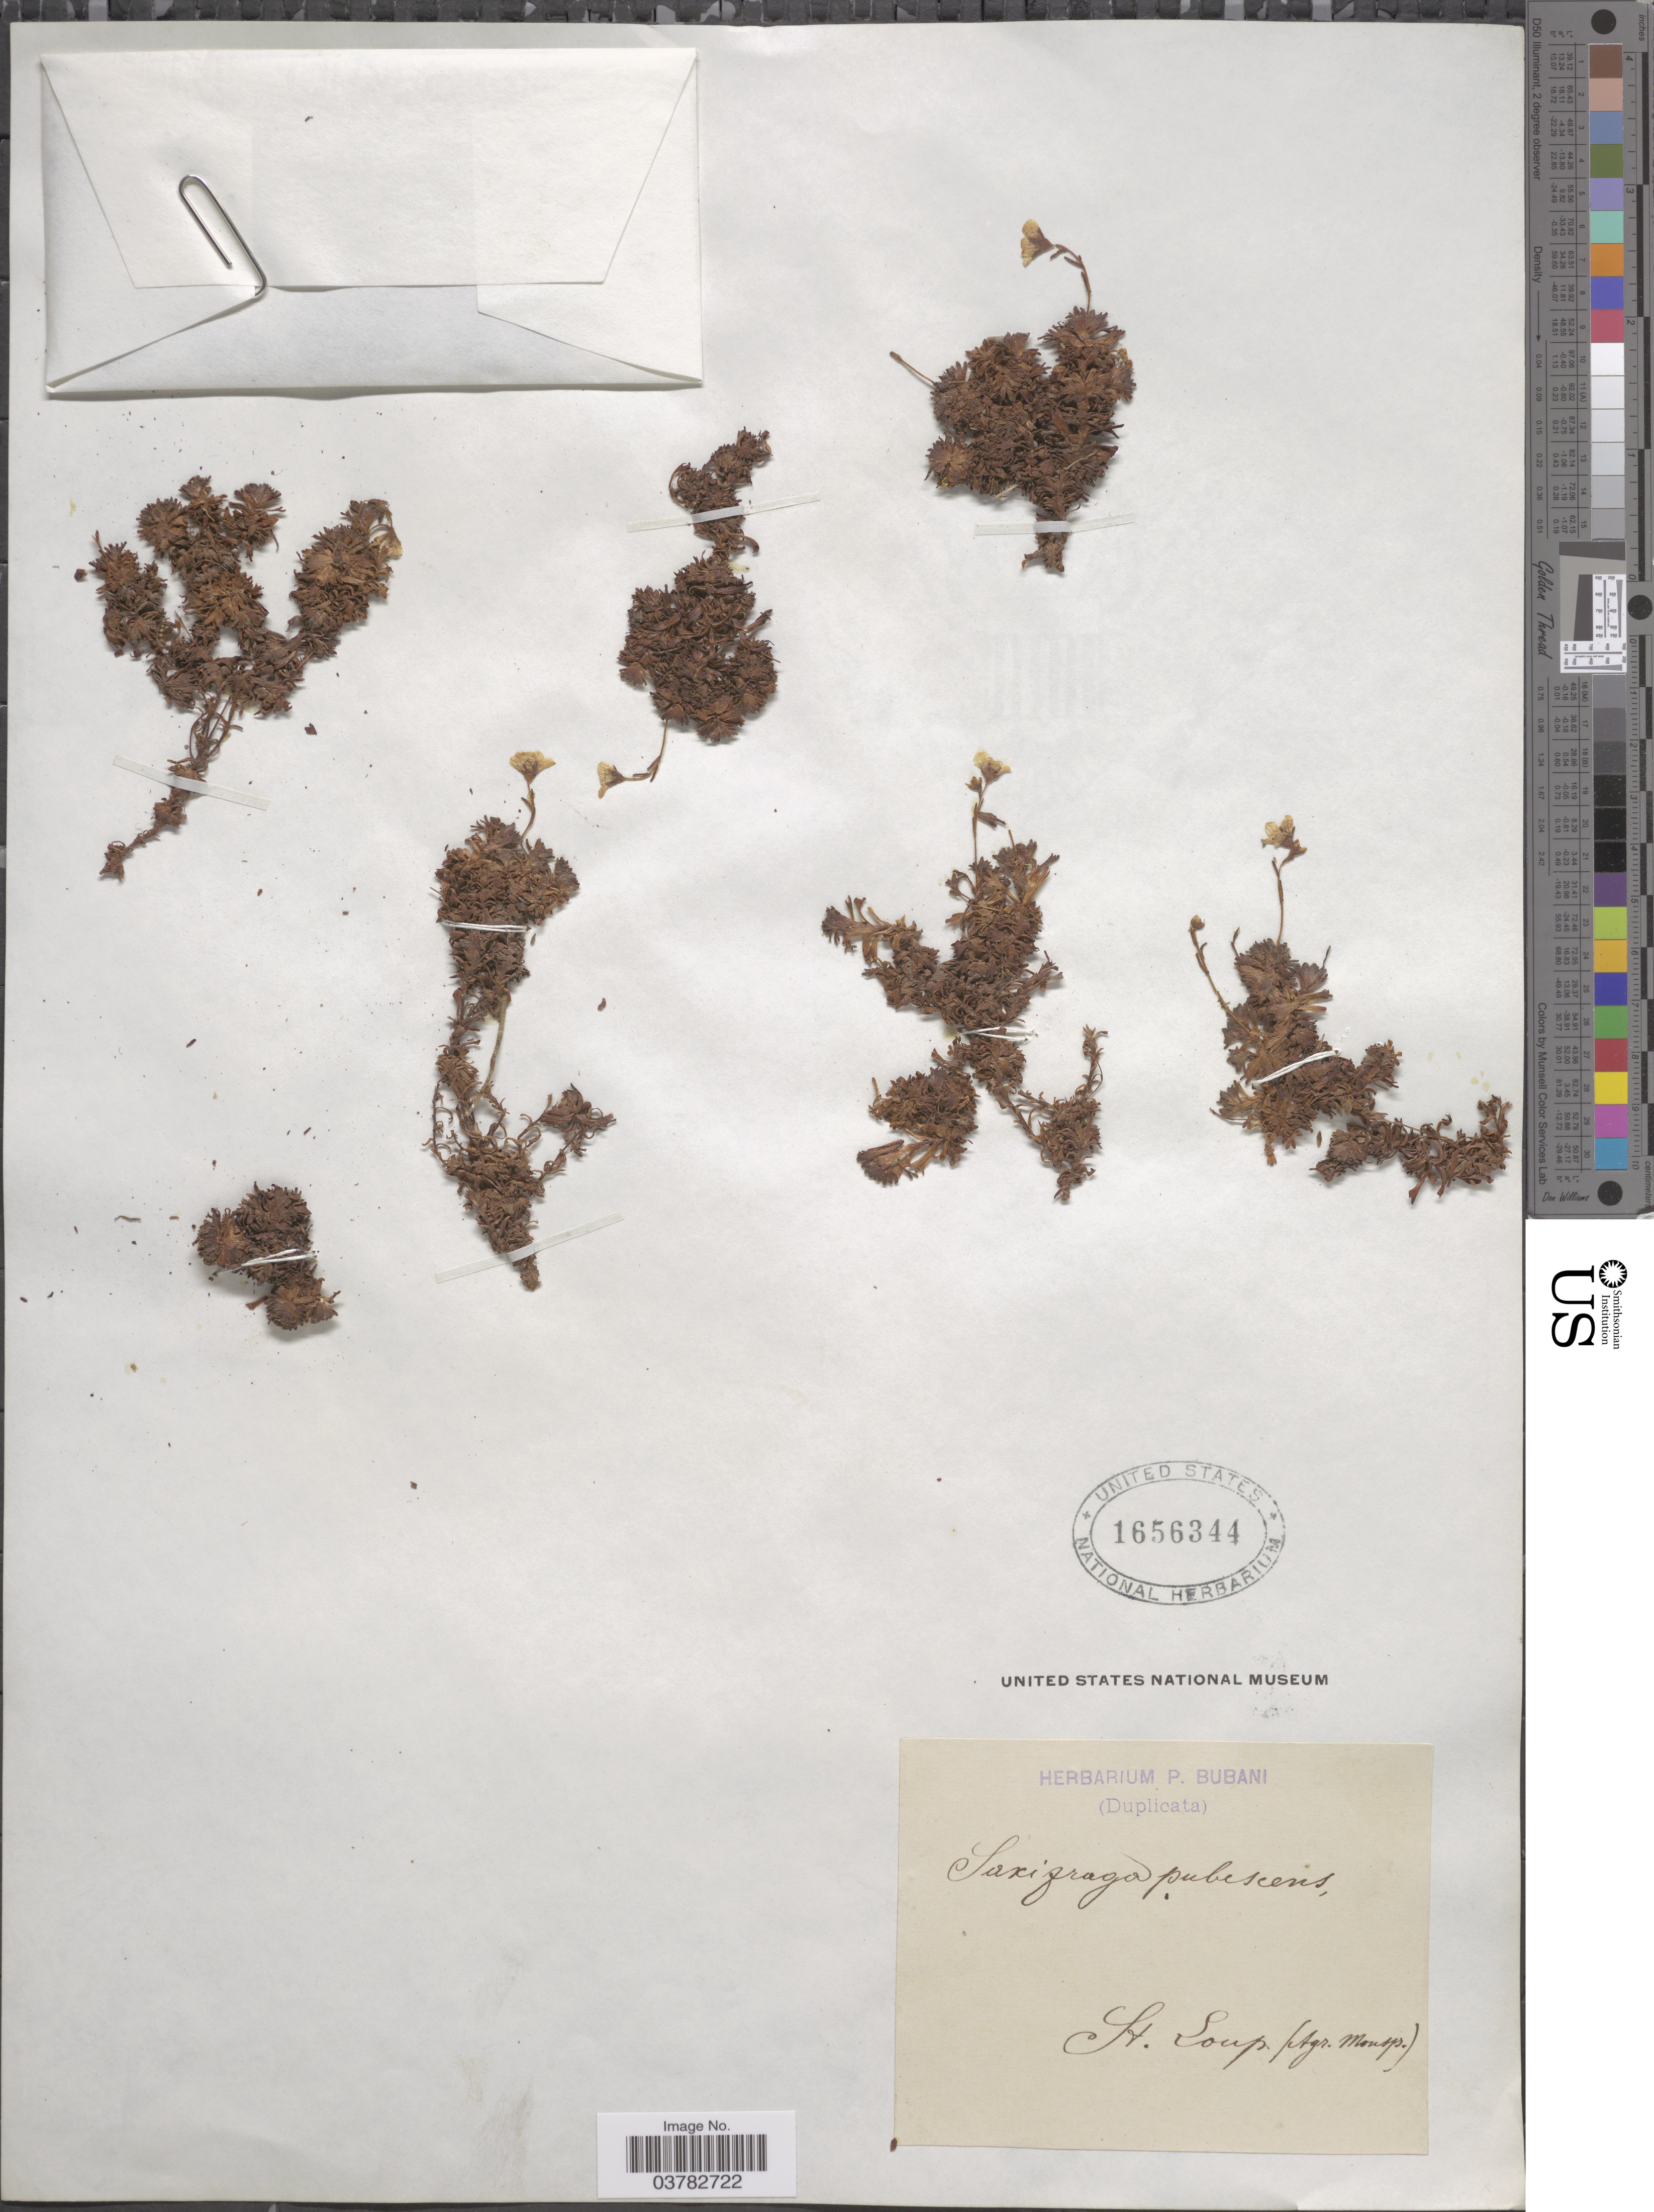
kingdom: Plantae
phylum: Tracheophyta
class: Magnoliopsida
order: Saxifragales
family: Saxifragaceae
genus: Saxifraga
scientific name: Saxifraga pubescens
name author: Pourr.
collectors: ex herb. P. Bubani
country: France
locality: St. Loup (Agr. Montp.).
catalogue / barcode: US 1656344